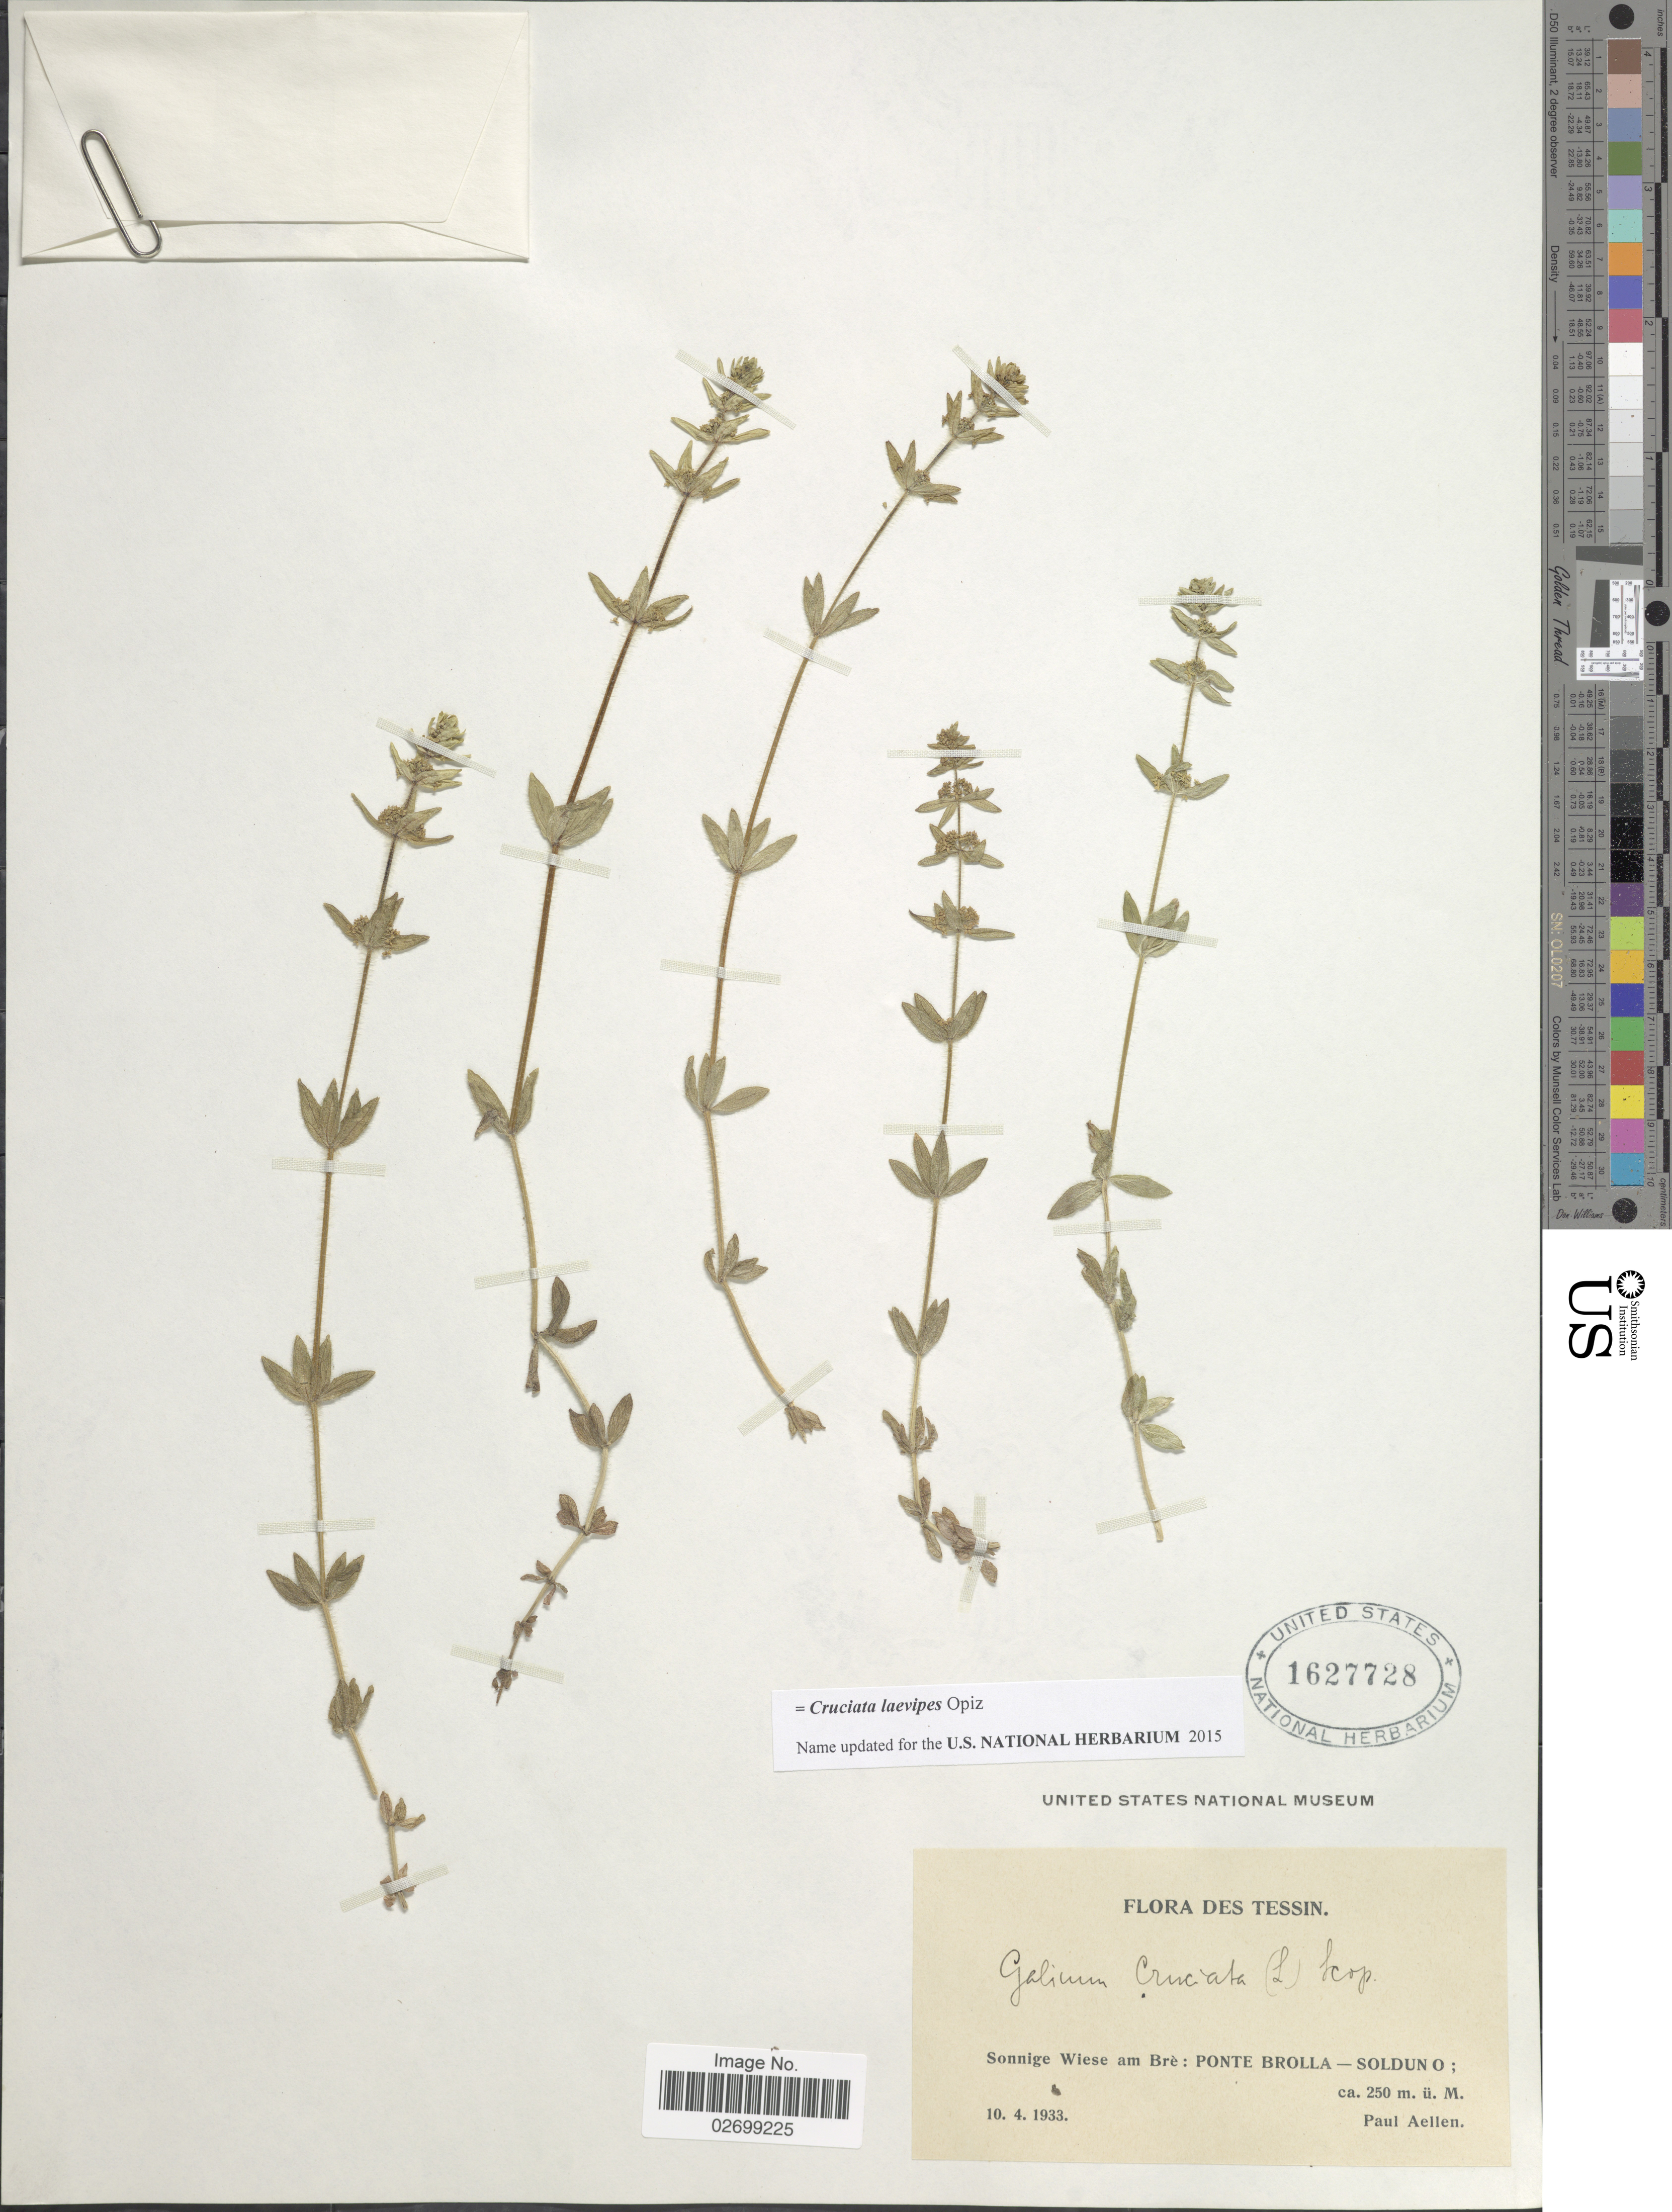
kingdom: Plantae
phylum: Tracheophyta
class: Magnoliopsida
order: Gentianales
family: Rubiaceae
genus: Cruciata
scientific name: Cruciata laevipes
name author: Opiz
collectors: P. Aellen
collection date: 1933-04-10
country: Switzerland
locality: Des Tessin, Sonnige Wiese am Bre: Ponte Brolla-Solduno O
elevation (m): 250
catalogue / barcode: US 1627728